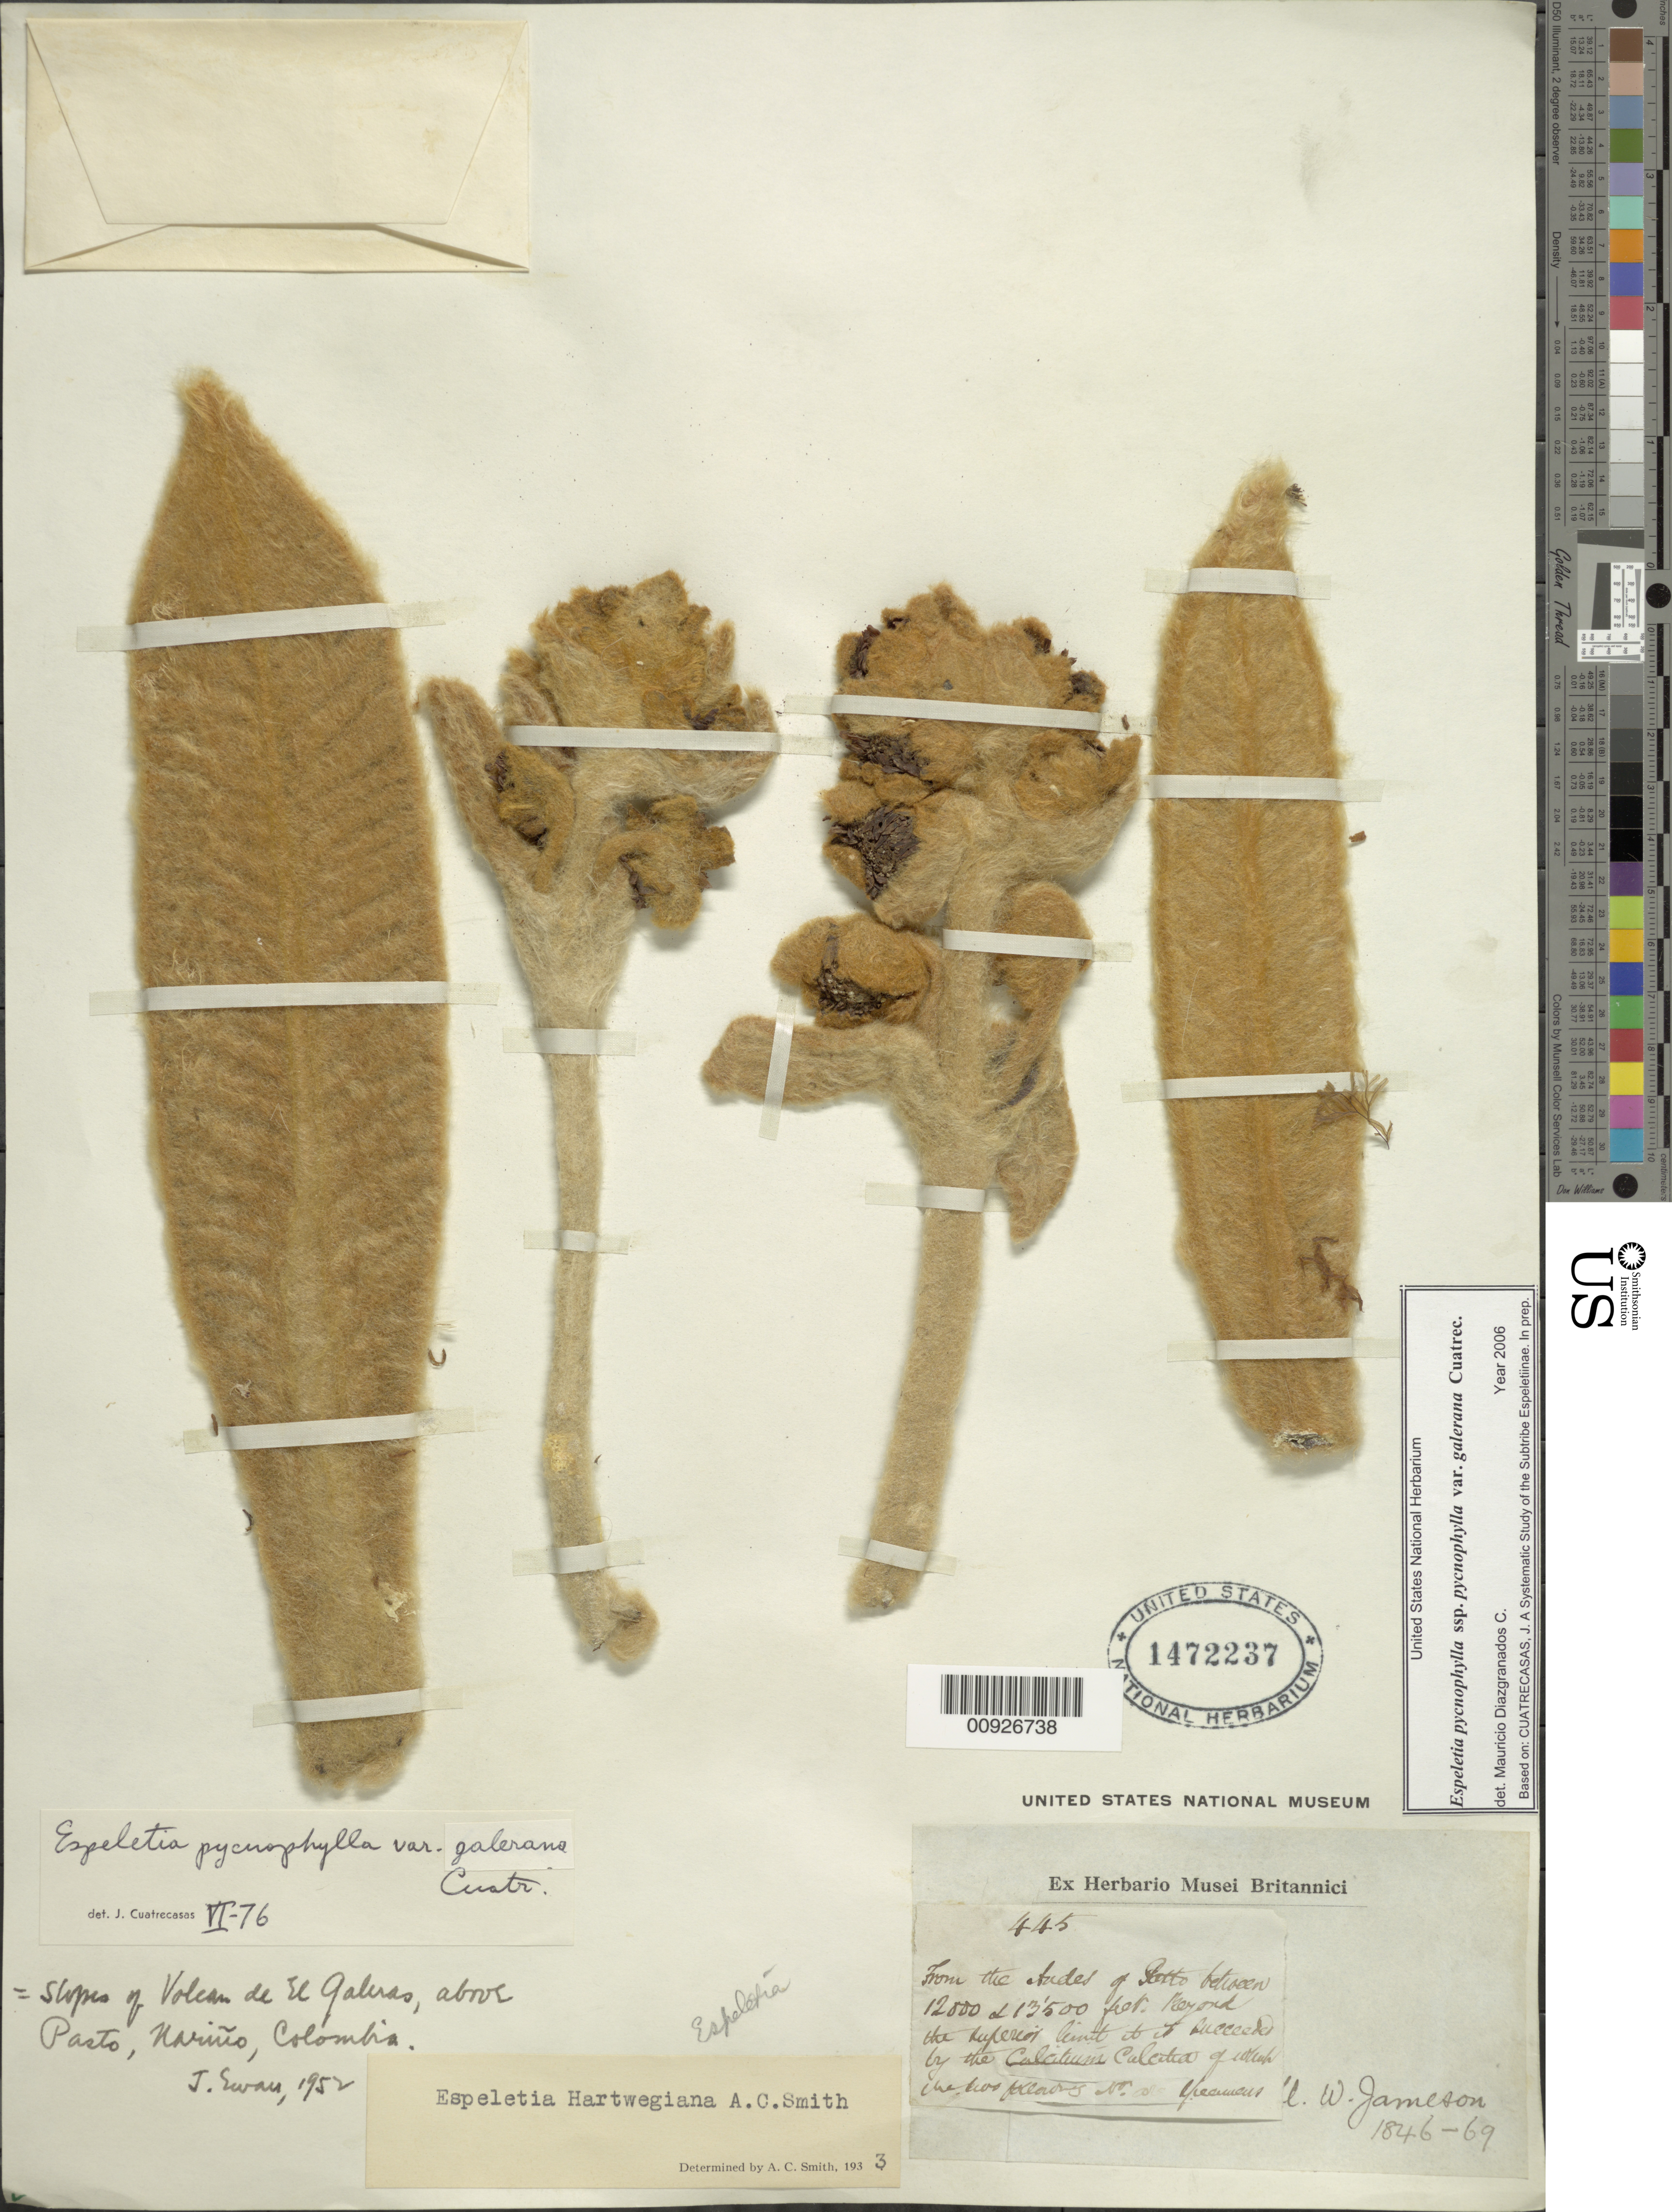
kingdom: Plantae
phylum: Tracheophyta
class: Magnoliopsida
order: Asterales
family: Asteraceae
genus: Espeletia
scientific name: Espeletia pycnophylla var. galerana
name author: Cuatrec.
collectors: W. Jameson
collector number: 445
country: Colombia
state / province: Nariño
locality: From the andes of Pasto (Volcán Galeras).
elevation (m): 4000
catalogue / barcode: US 1472237